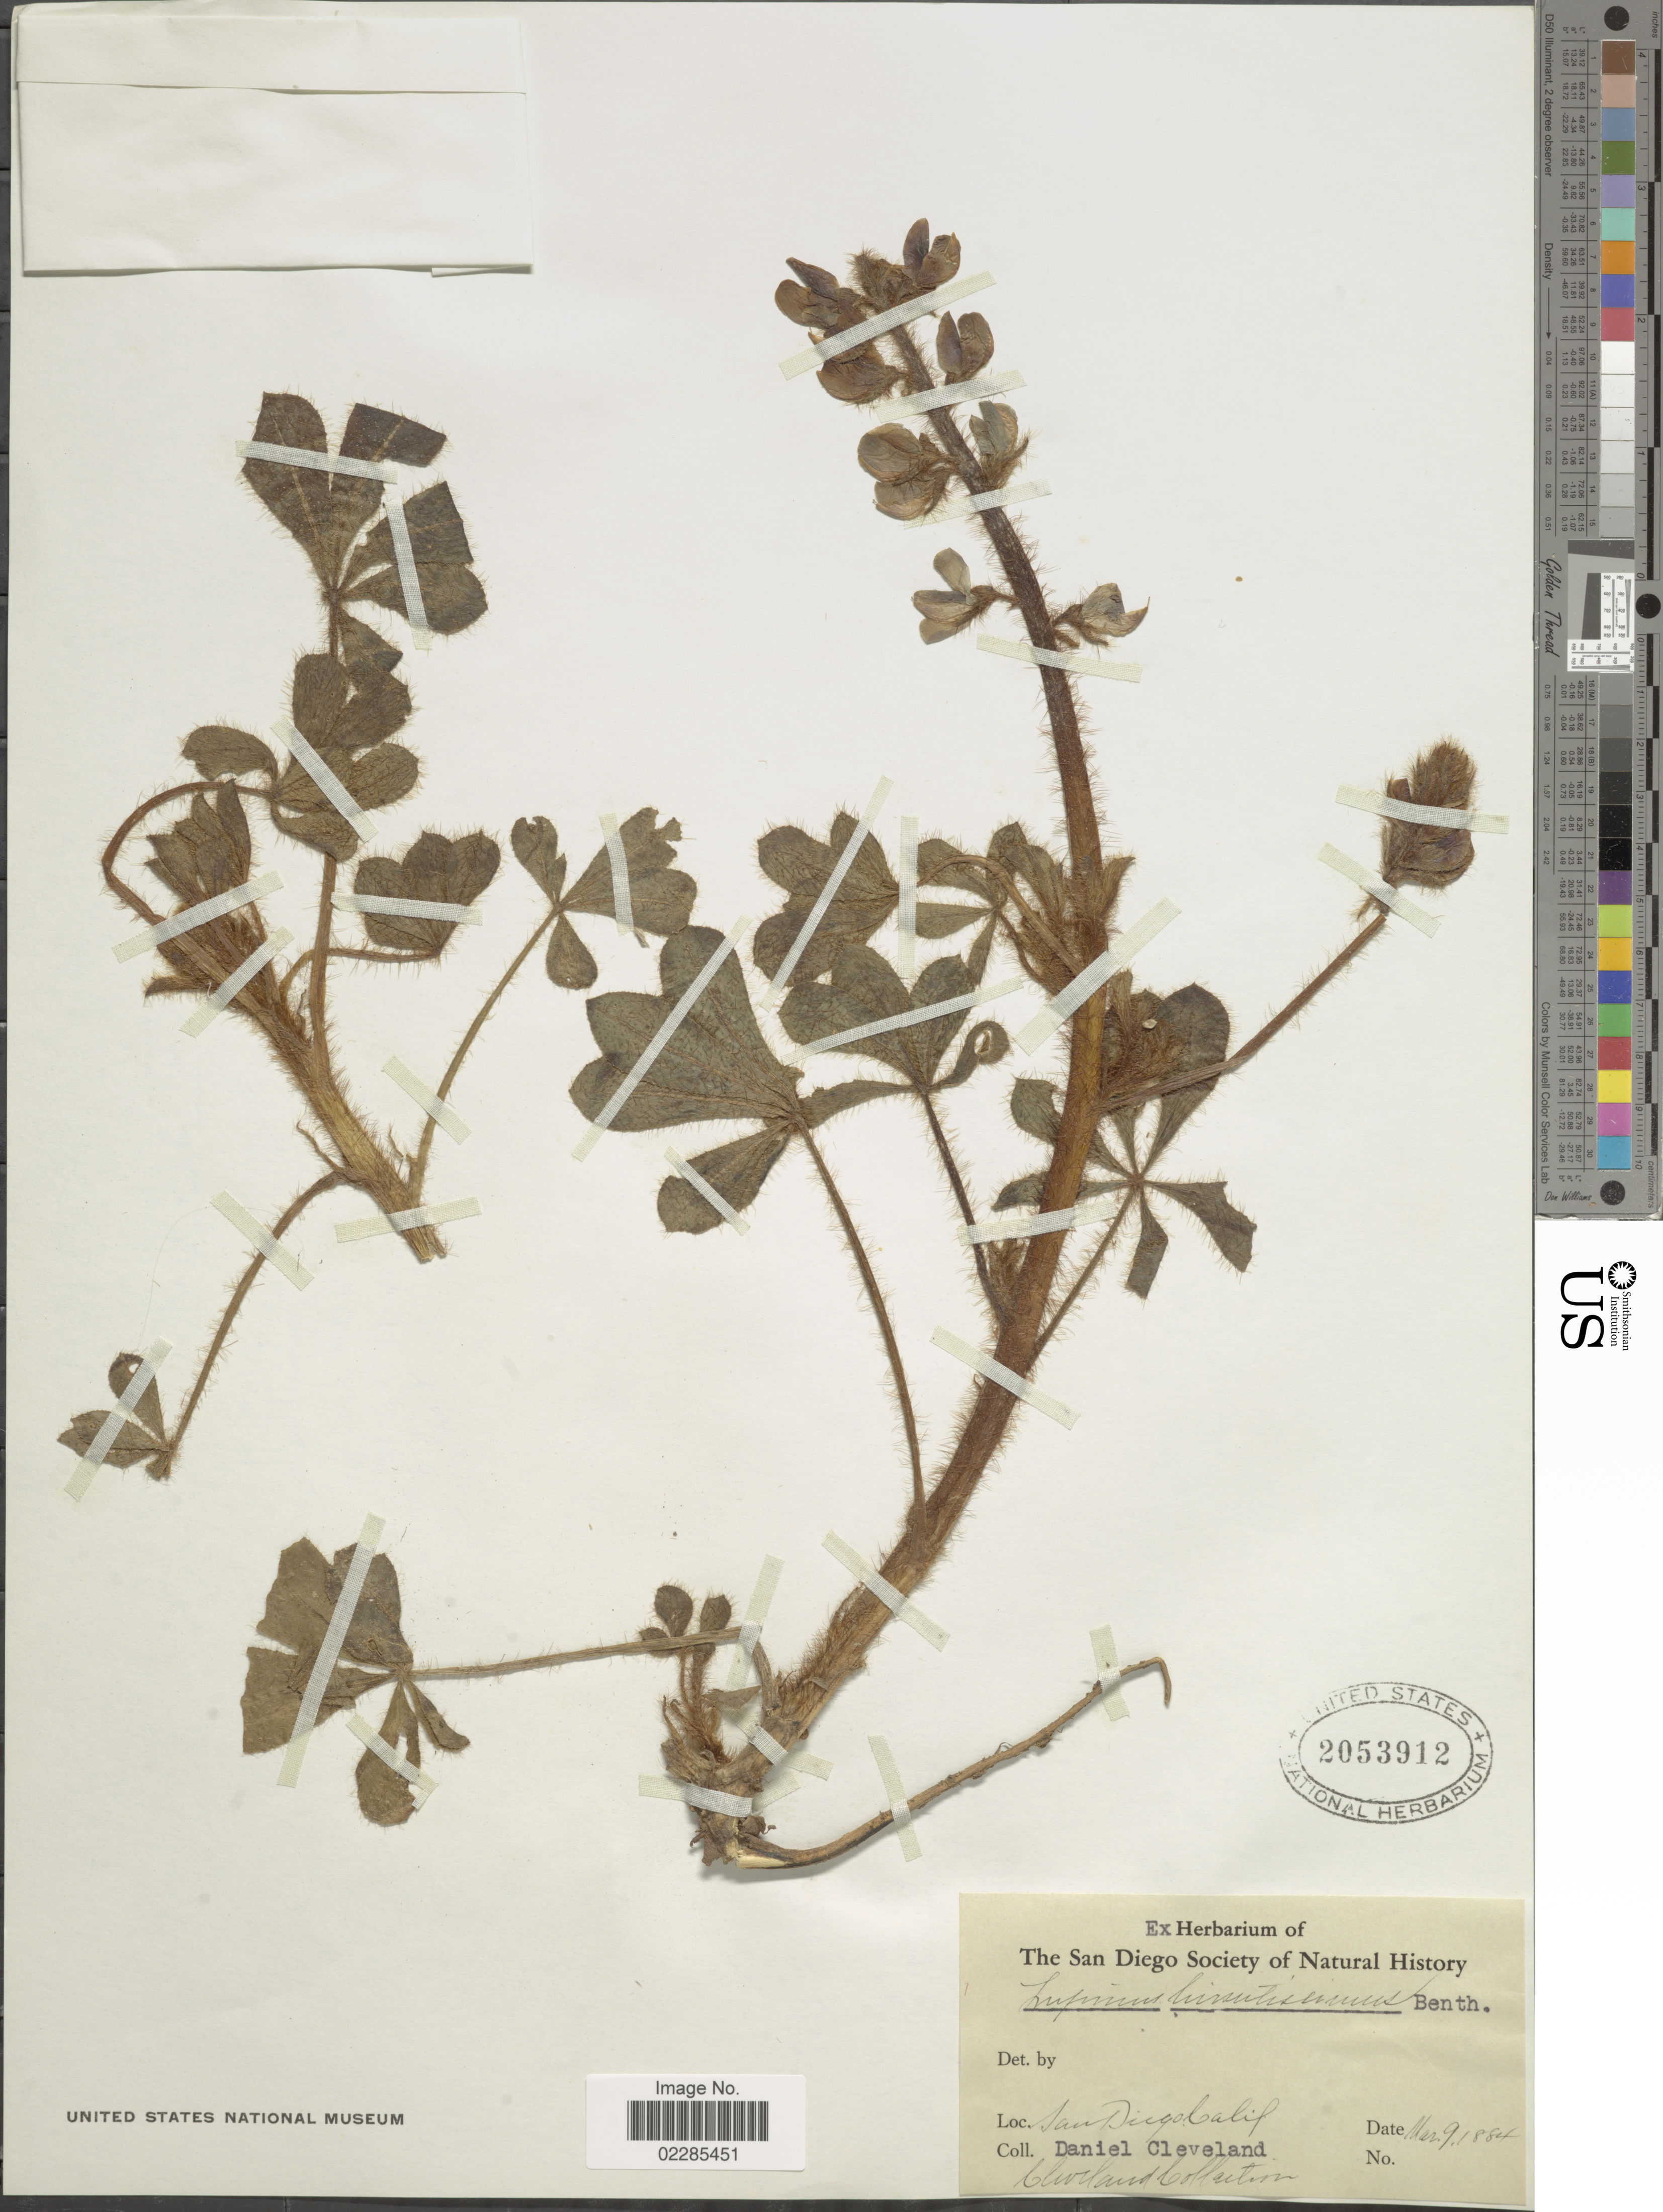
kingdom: Plantae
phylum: Tracheophyta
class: Magnoliopsida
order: Fabales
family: Fabaceae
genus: Lupinus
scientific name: Lupinus hirsutissimus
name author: Benth.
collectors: D. Cleveland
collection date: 1884-03-09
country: United States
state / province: California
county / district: San Diego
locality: San Diego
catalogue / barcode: US 2053912